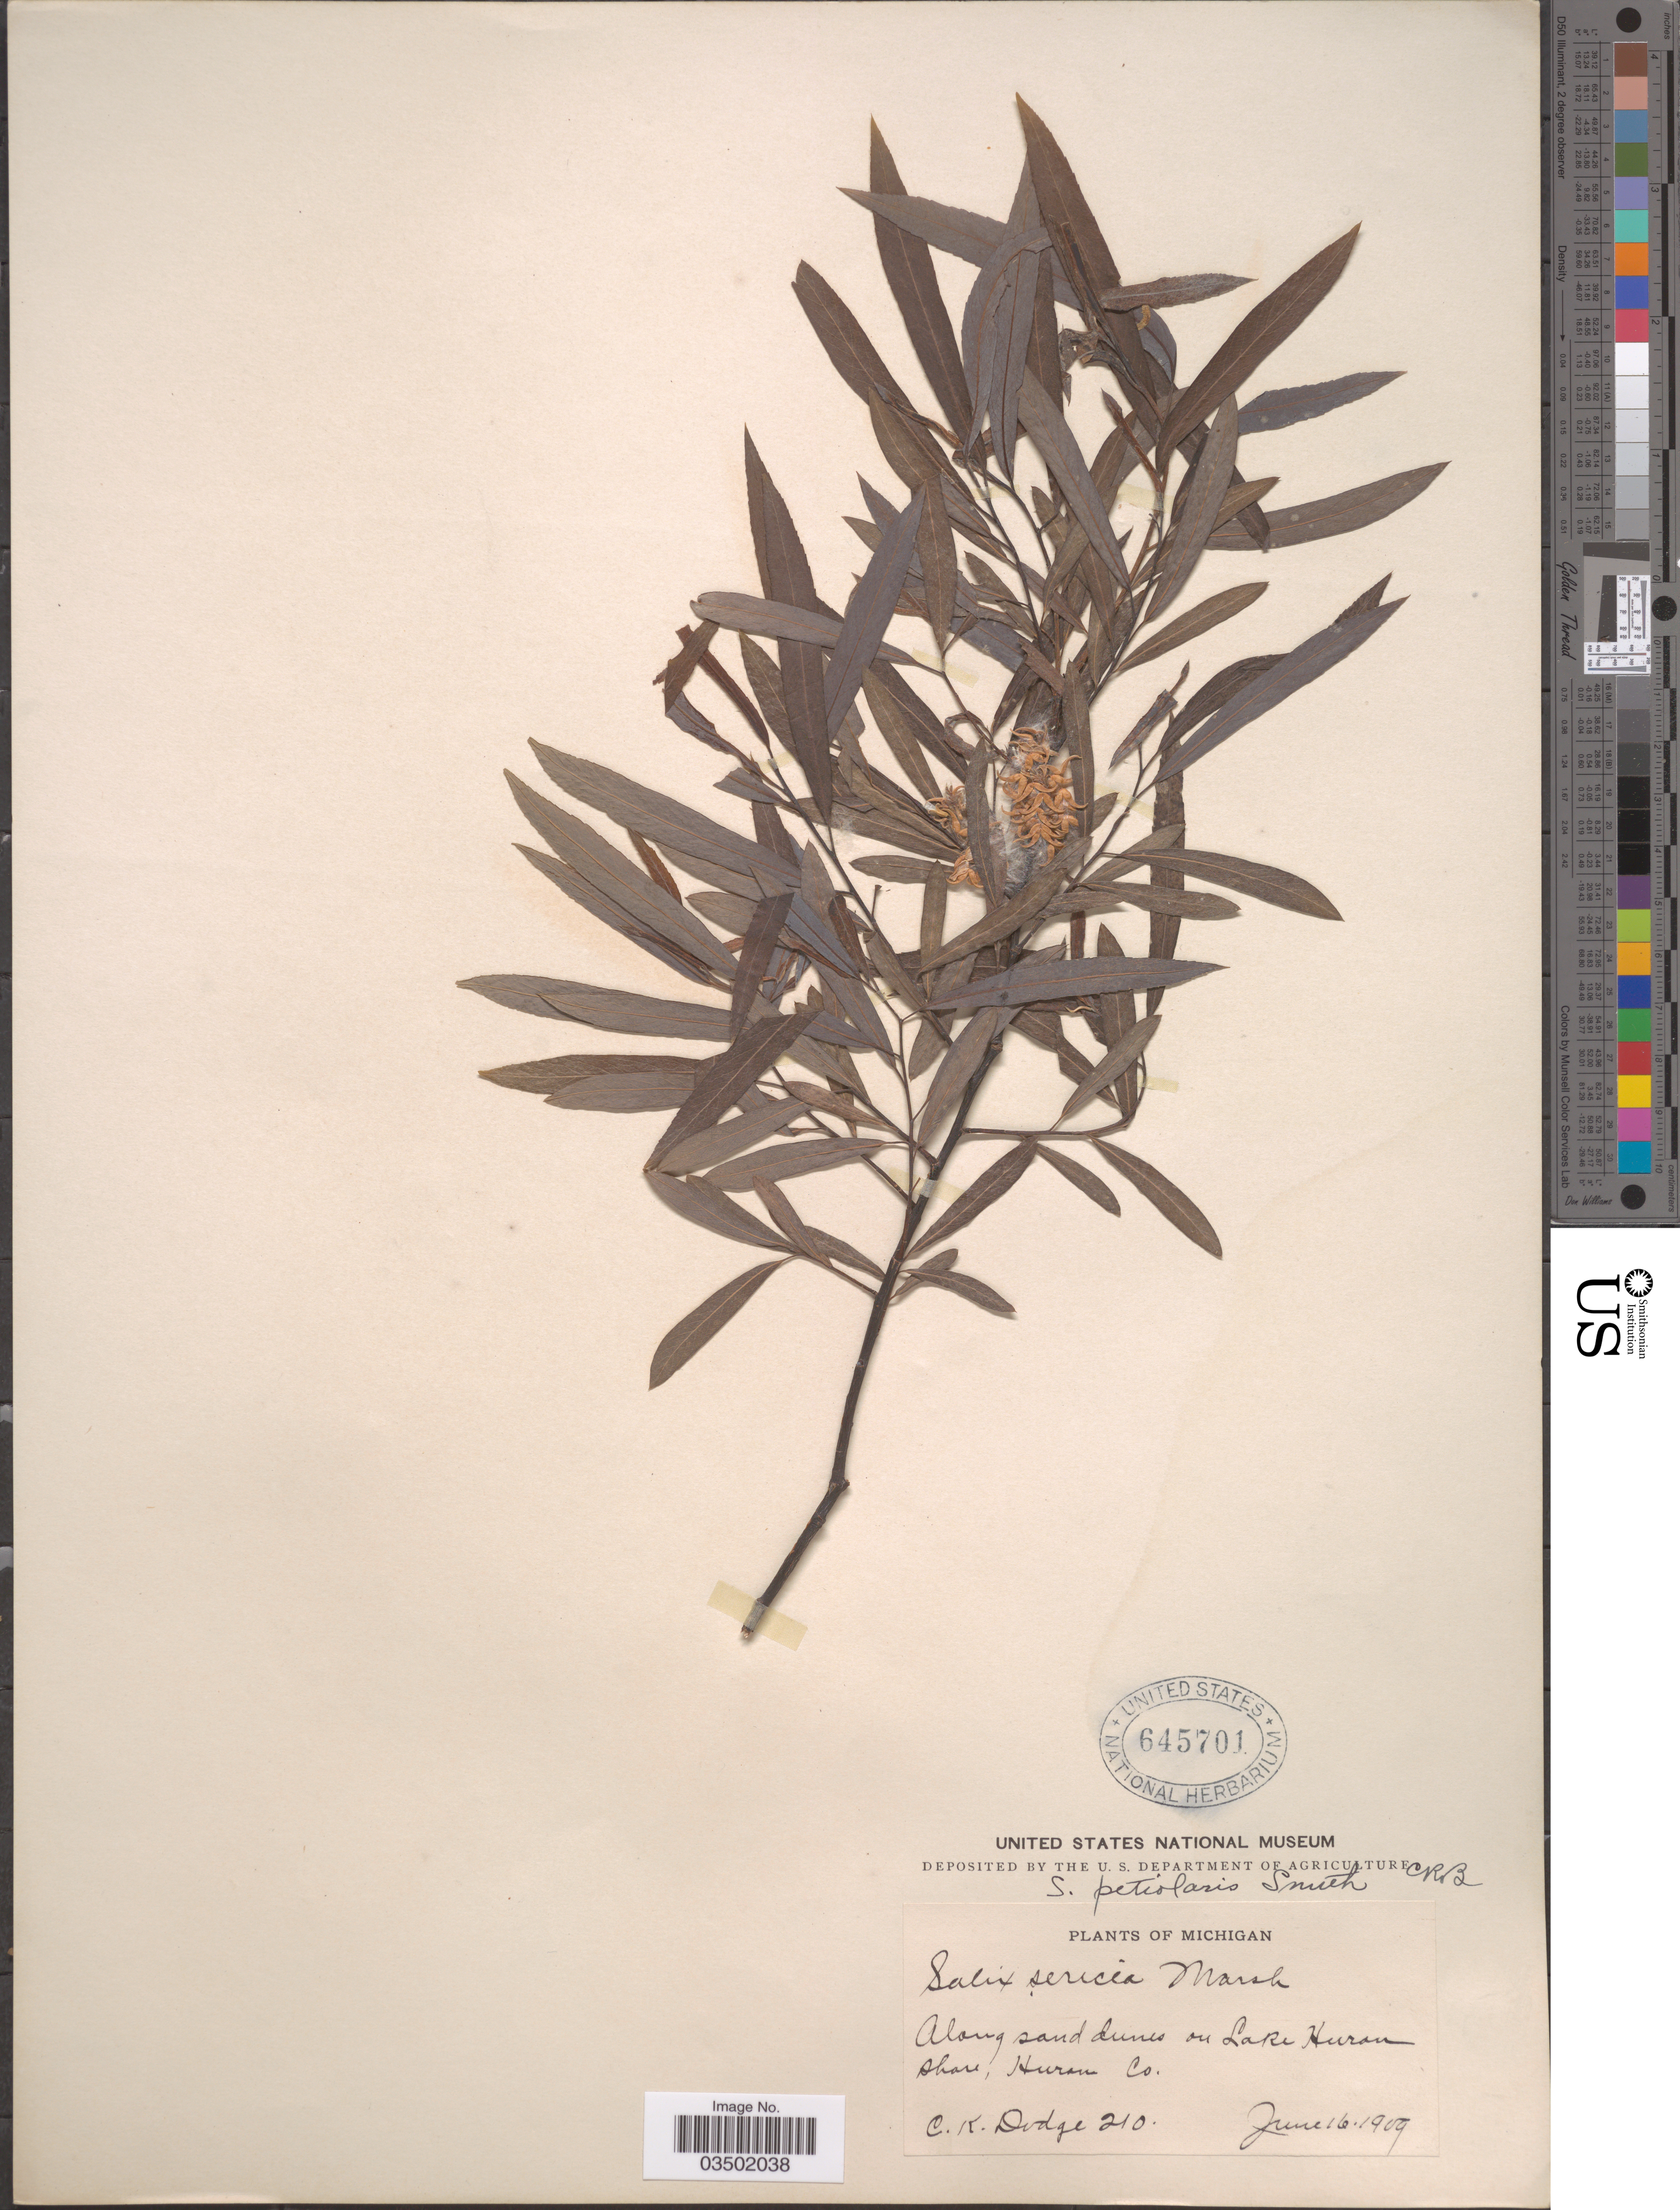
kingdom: Plantae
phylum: Tracheophyta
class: Magnoliopsida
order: Malpighiales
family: Salicaceae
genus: Salix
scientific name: Salix petiolaris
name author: Sm.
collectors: C. Dodge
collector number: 210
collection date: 1909-06-16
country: United States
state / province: Michigan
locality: On Lake Huron shore, Huron Co.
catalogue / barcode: US 645701